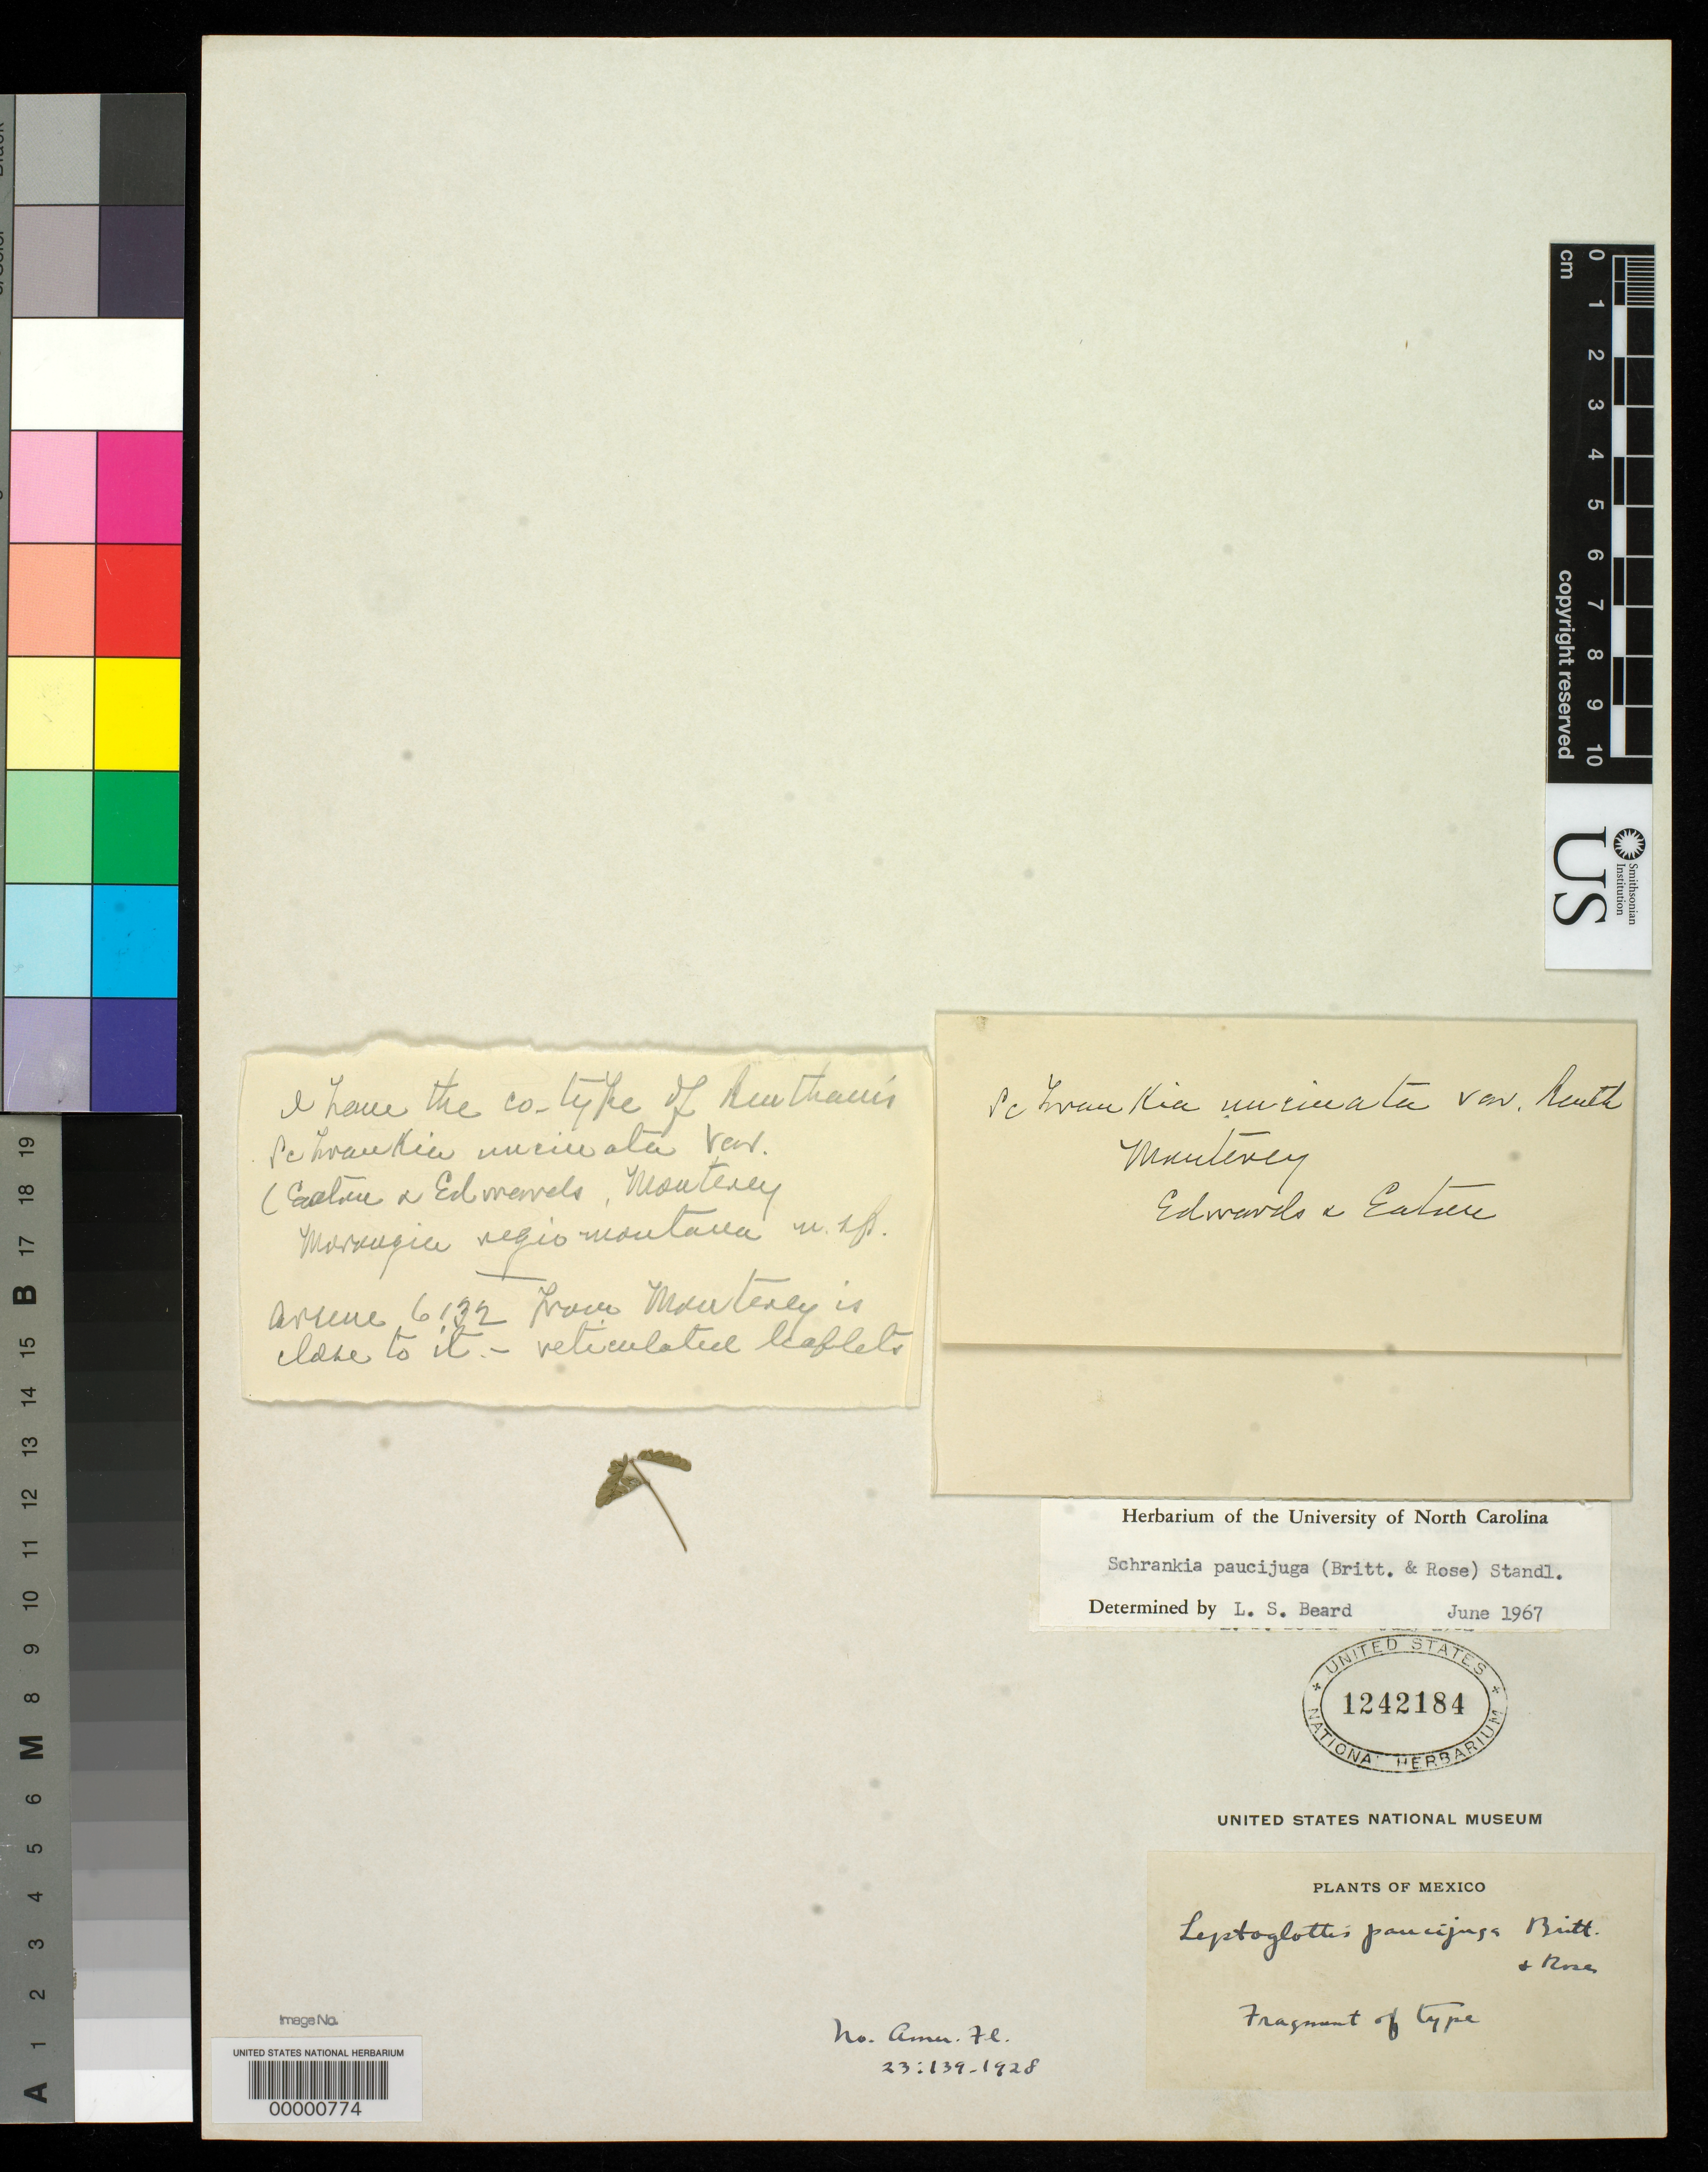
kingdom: Plantae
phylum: Tracheophyta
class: Magnoliopsida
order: Fabales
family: Fabaceae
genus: Leptoglottis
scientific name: Leptoglottis paucijuga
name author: Britton & Rose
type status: Type Material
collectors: -. Edwards & -- Eaton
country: Mexico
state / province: Nuevo León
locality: Monterrey.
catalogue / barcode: US 1242184